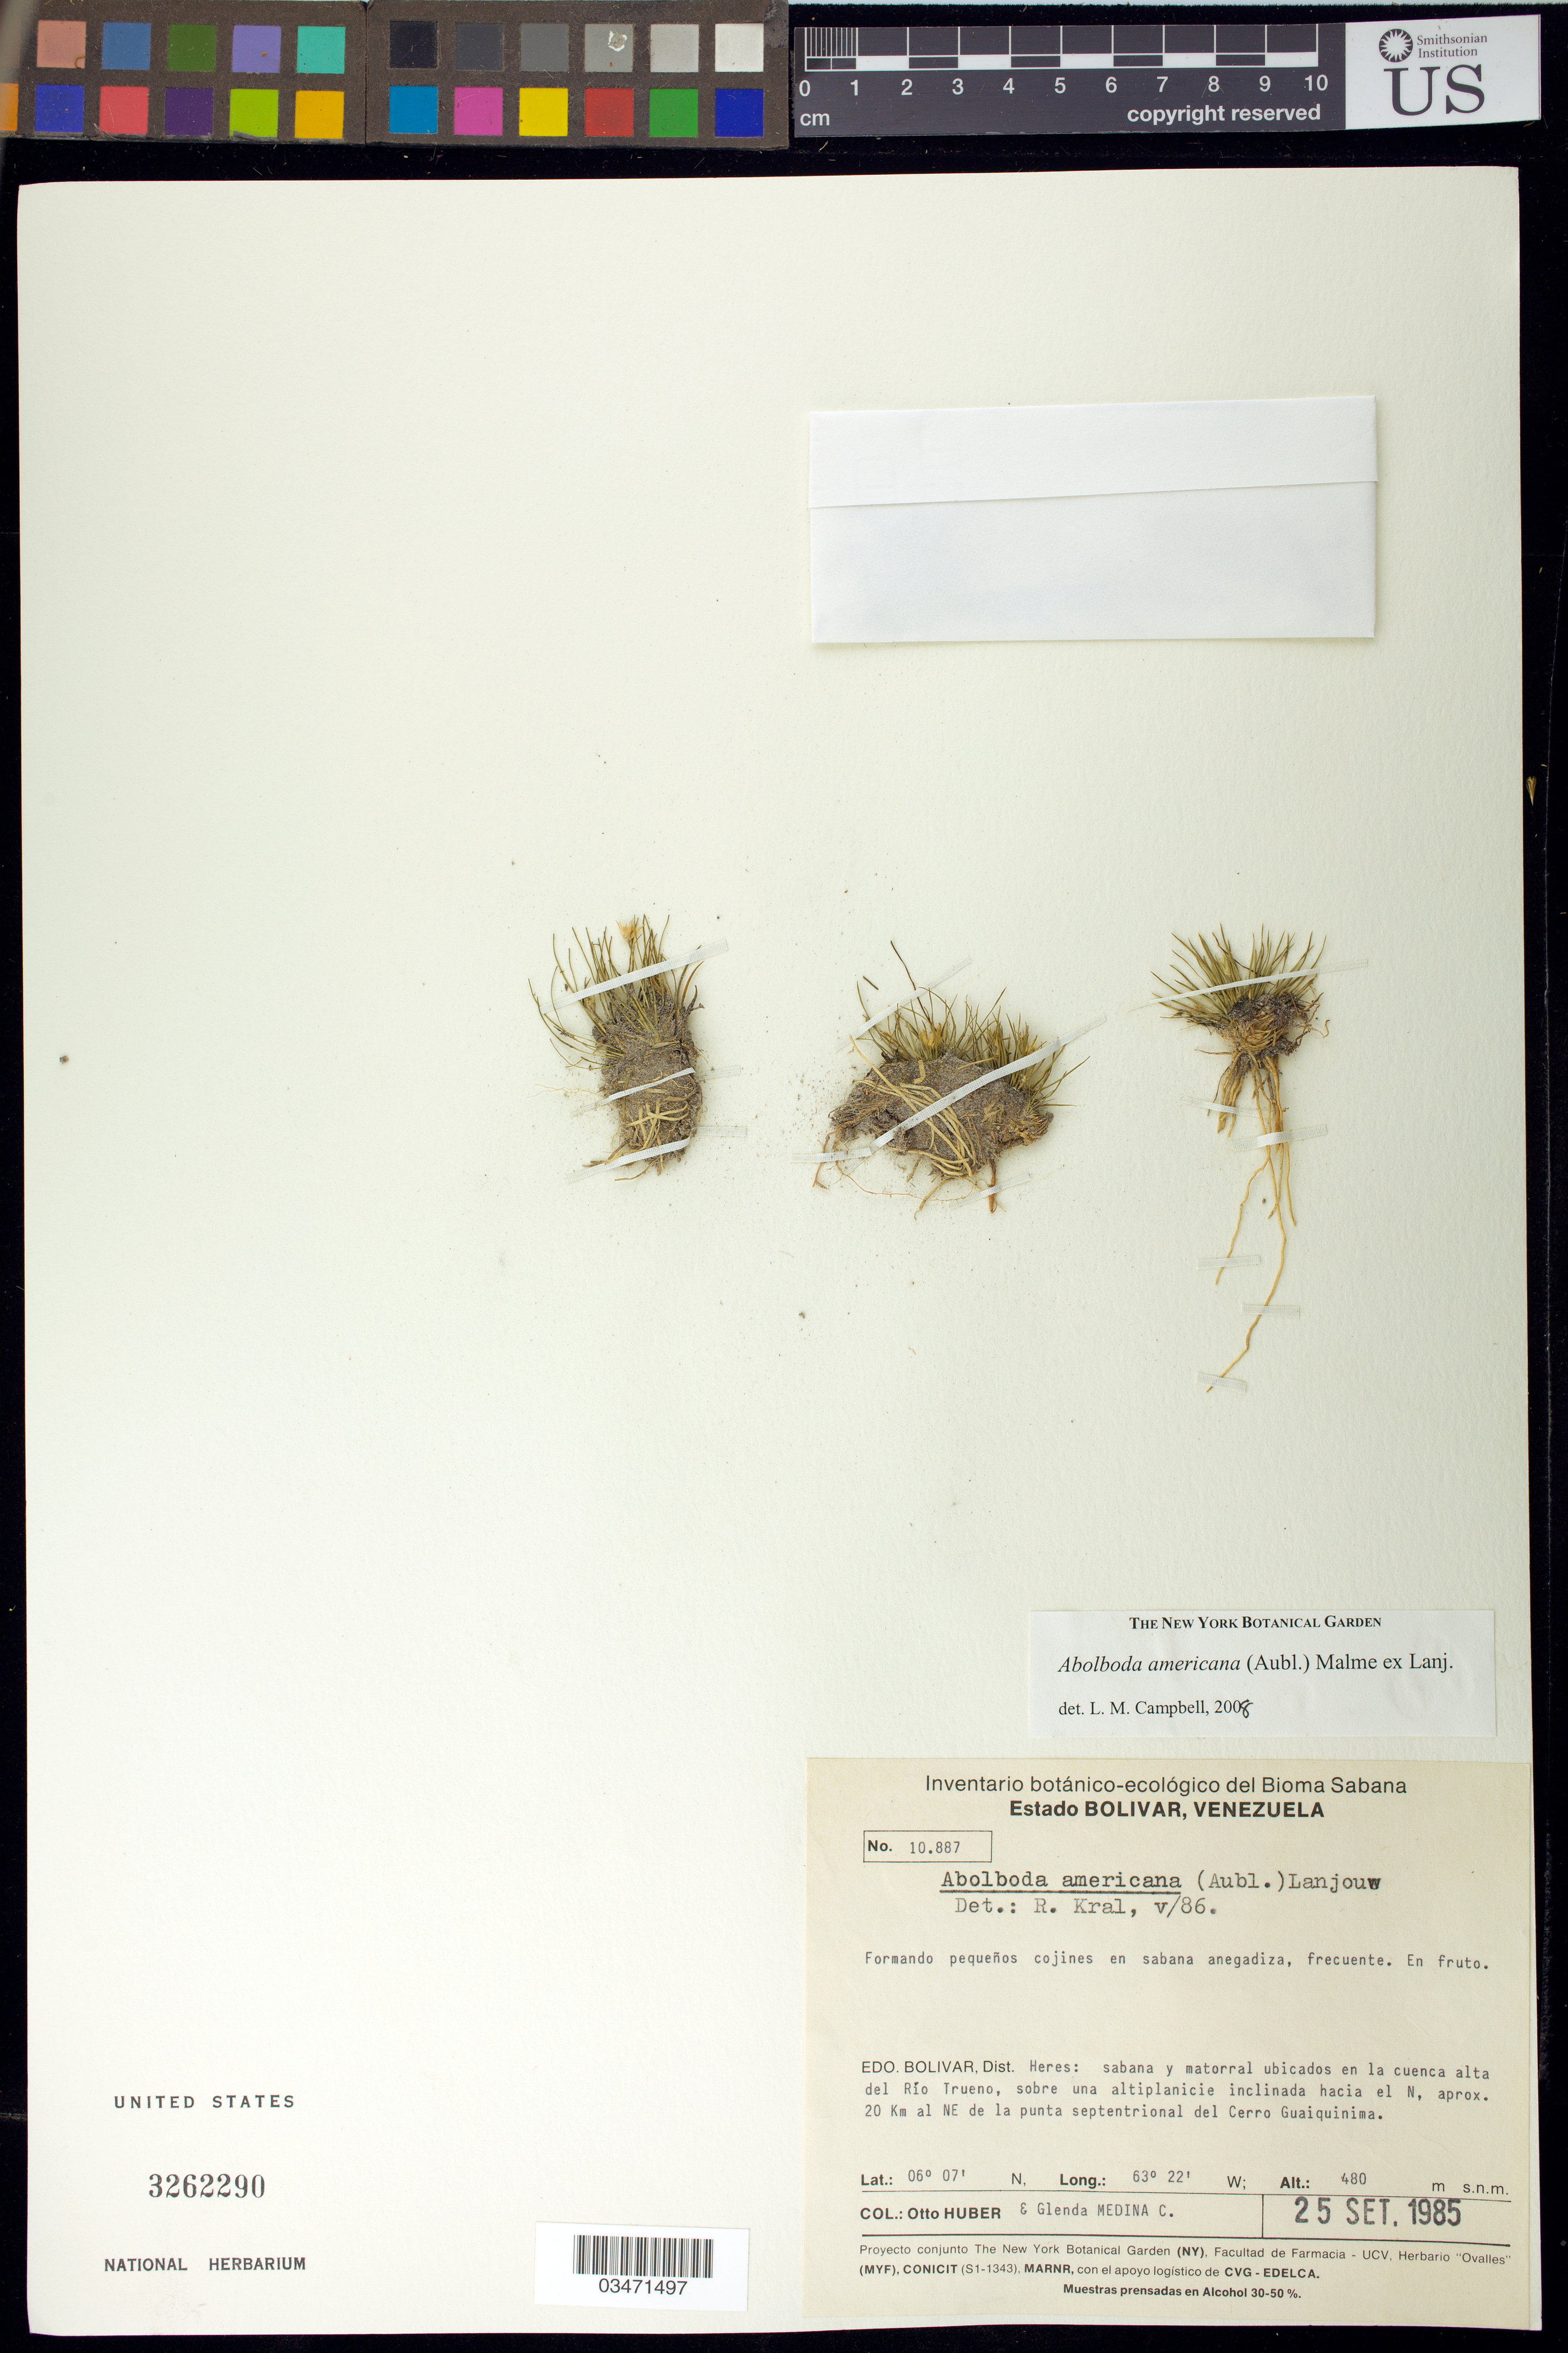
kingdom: Plantae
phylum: Tracheophyta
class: Liliopsida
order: Poales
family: Xyridaceae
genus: Abolboda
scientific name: Abolboda americana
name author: (Aubl.) Lanj.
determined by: Campbell, L. M.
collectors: O. Huber & G. Medina C.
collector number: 10887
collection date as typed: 25-Sep-85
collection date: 1985-09-25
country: Venezuela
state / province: Bolívar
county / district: Heres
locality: Río Trueno, 20 km al NE de la punta septentríonal del Cerro Guaiquinima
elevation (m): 480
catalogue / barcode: US 3262290